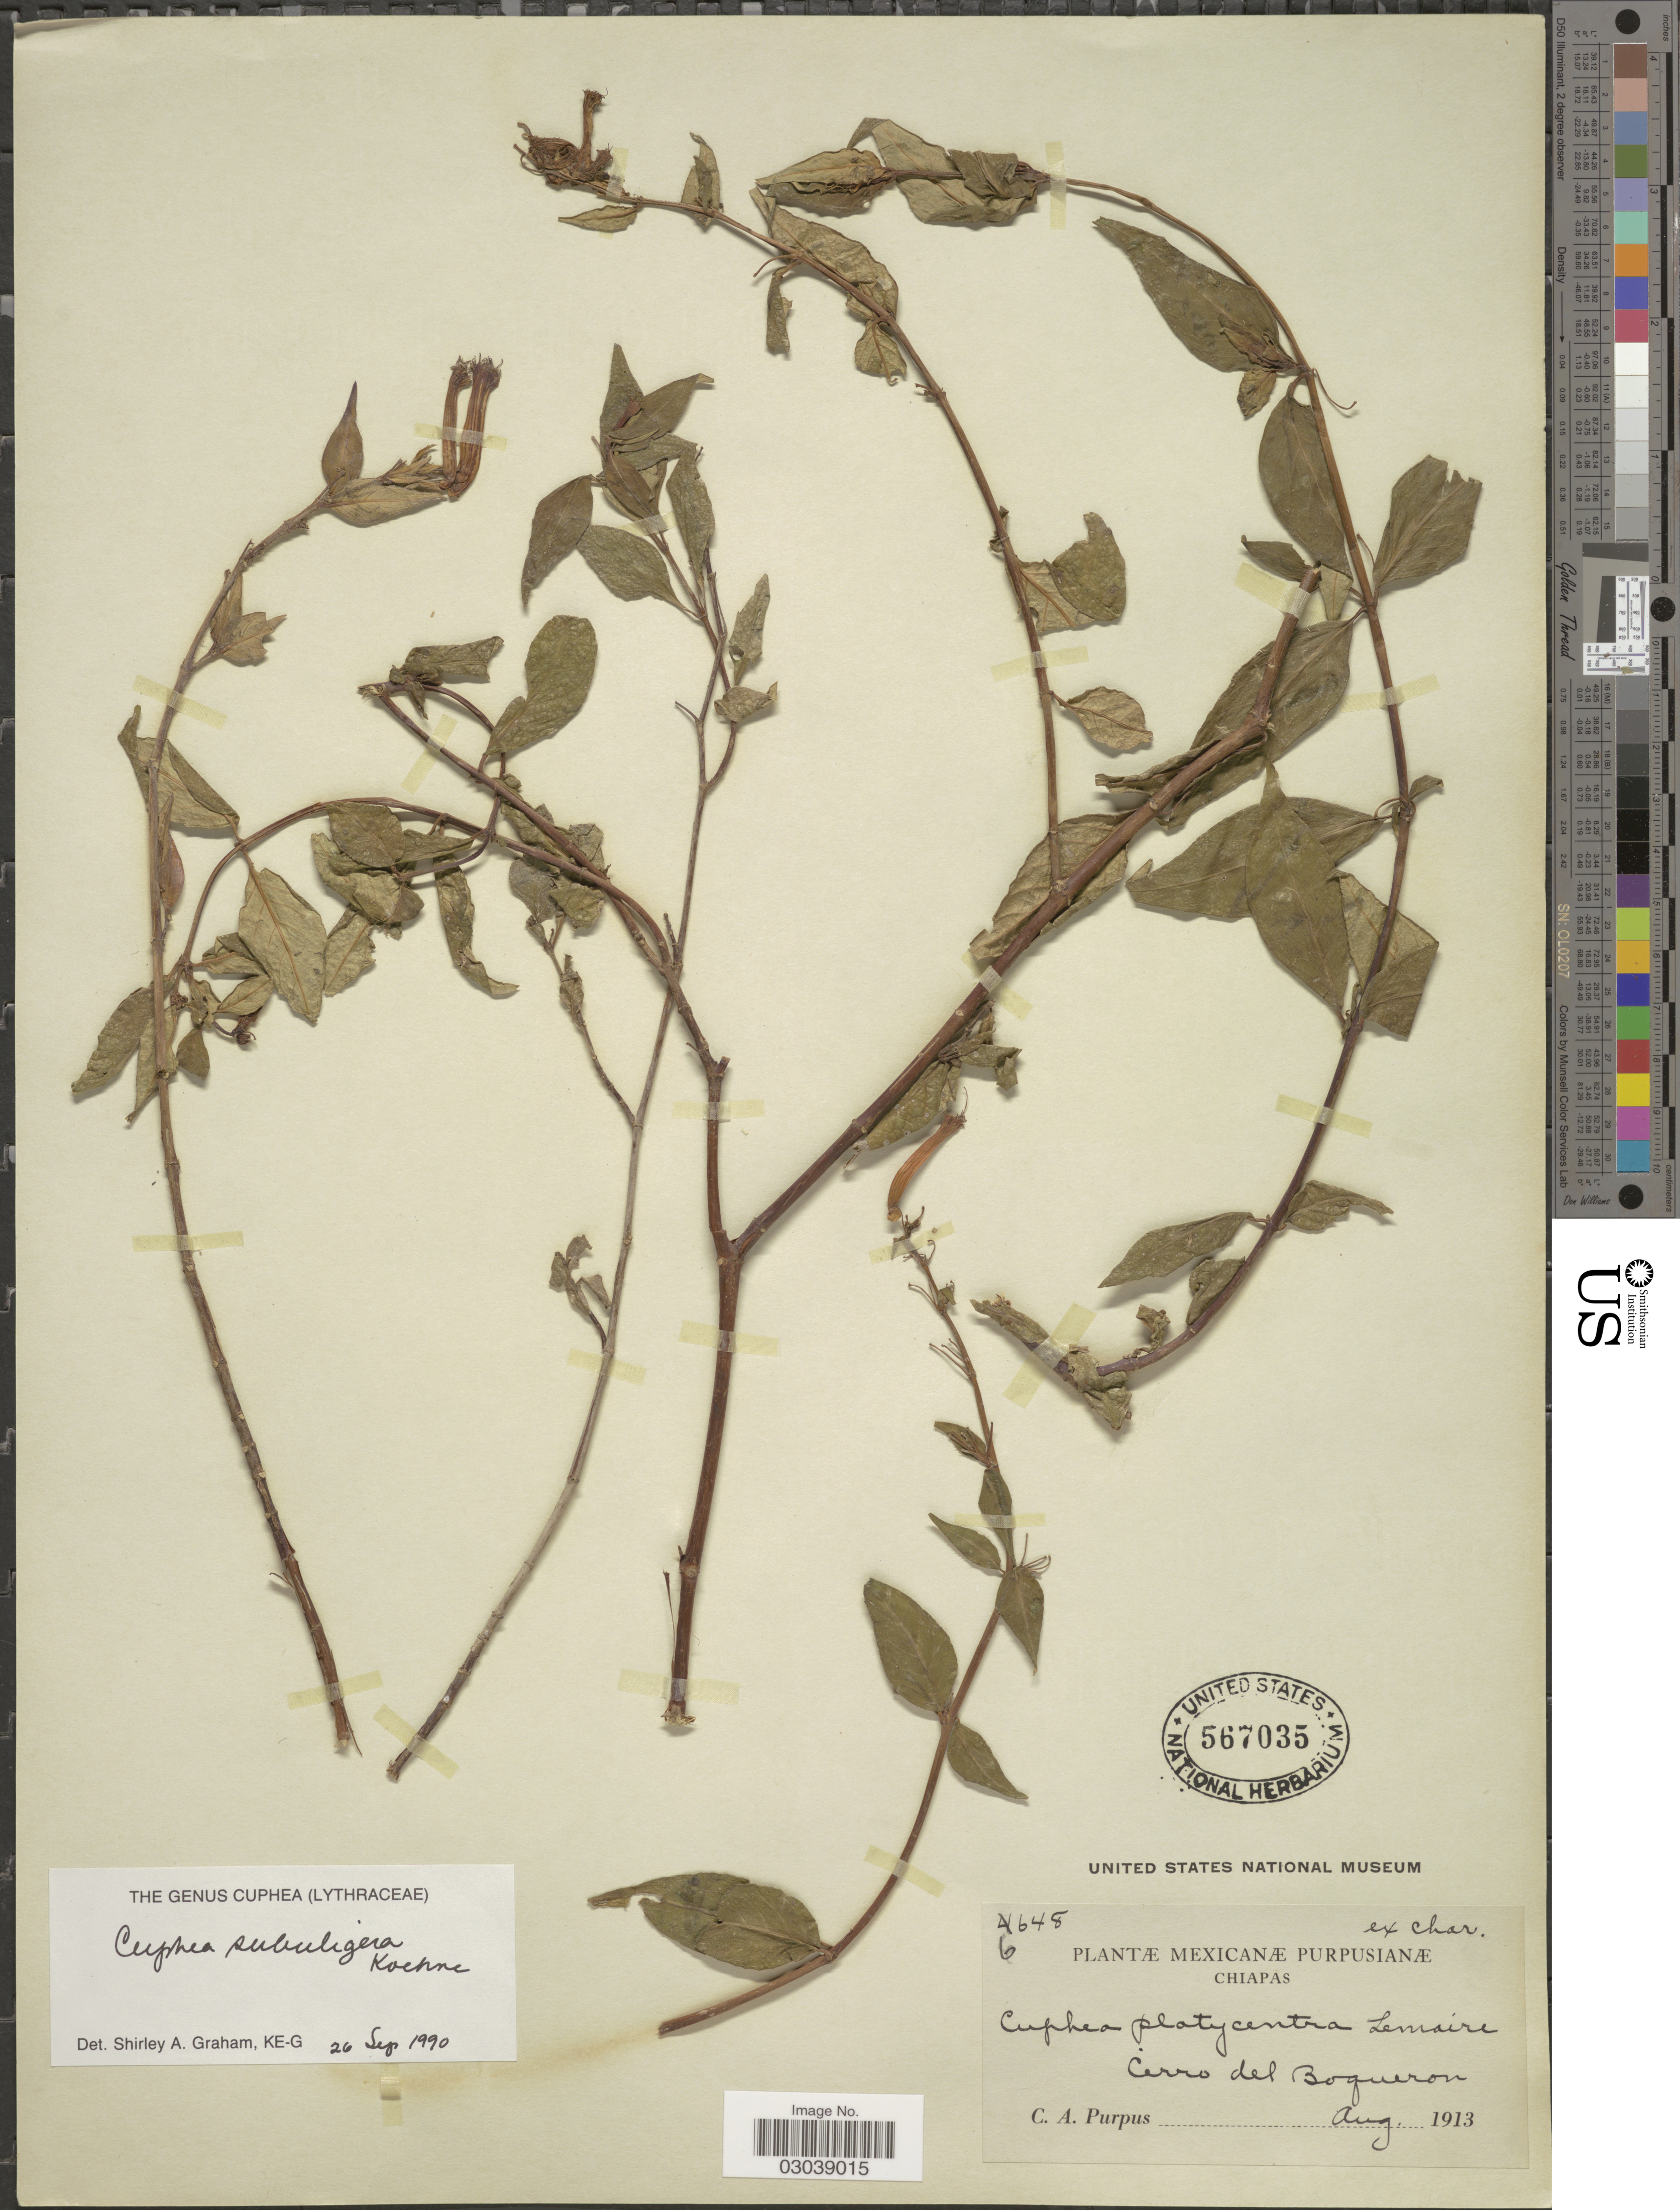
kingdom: Plantae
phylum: Tracheophyta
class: Magnoliopsida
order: Myrtales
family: Lythraceae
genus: Cuphea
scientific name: Cuphea subuligera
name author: Koehne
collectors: C. A. Purpus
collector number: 6648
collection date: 1913-08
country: Mexico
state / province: Chiapas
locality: Cerro del Boqueron.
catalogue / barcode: US 567035